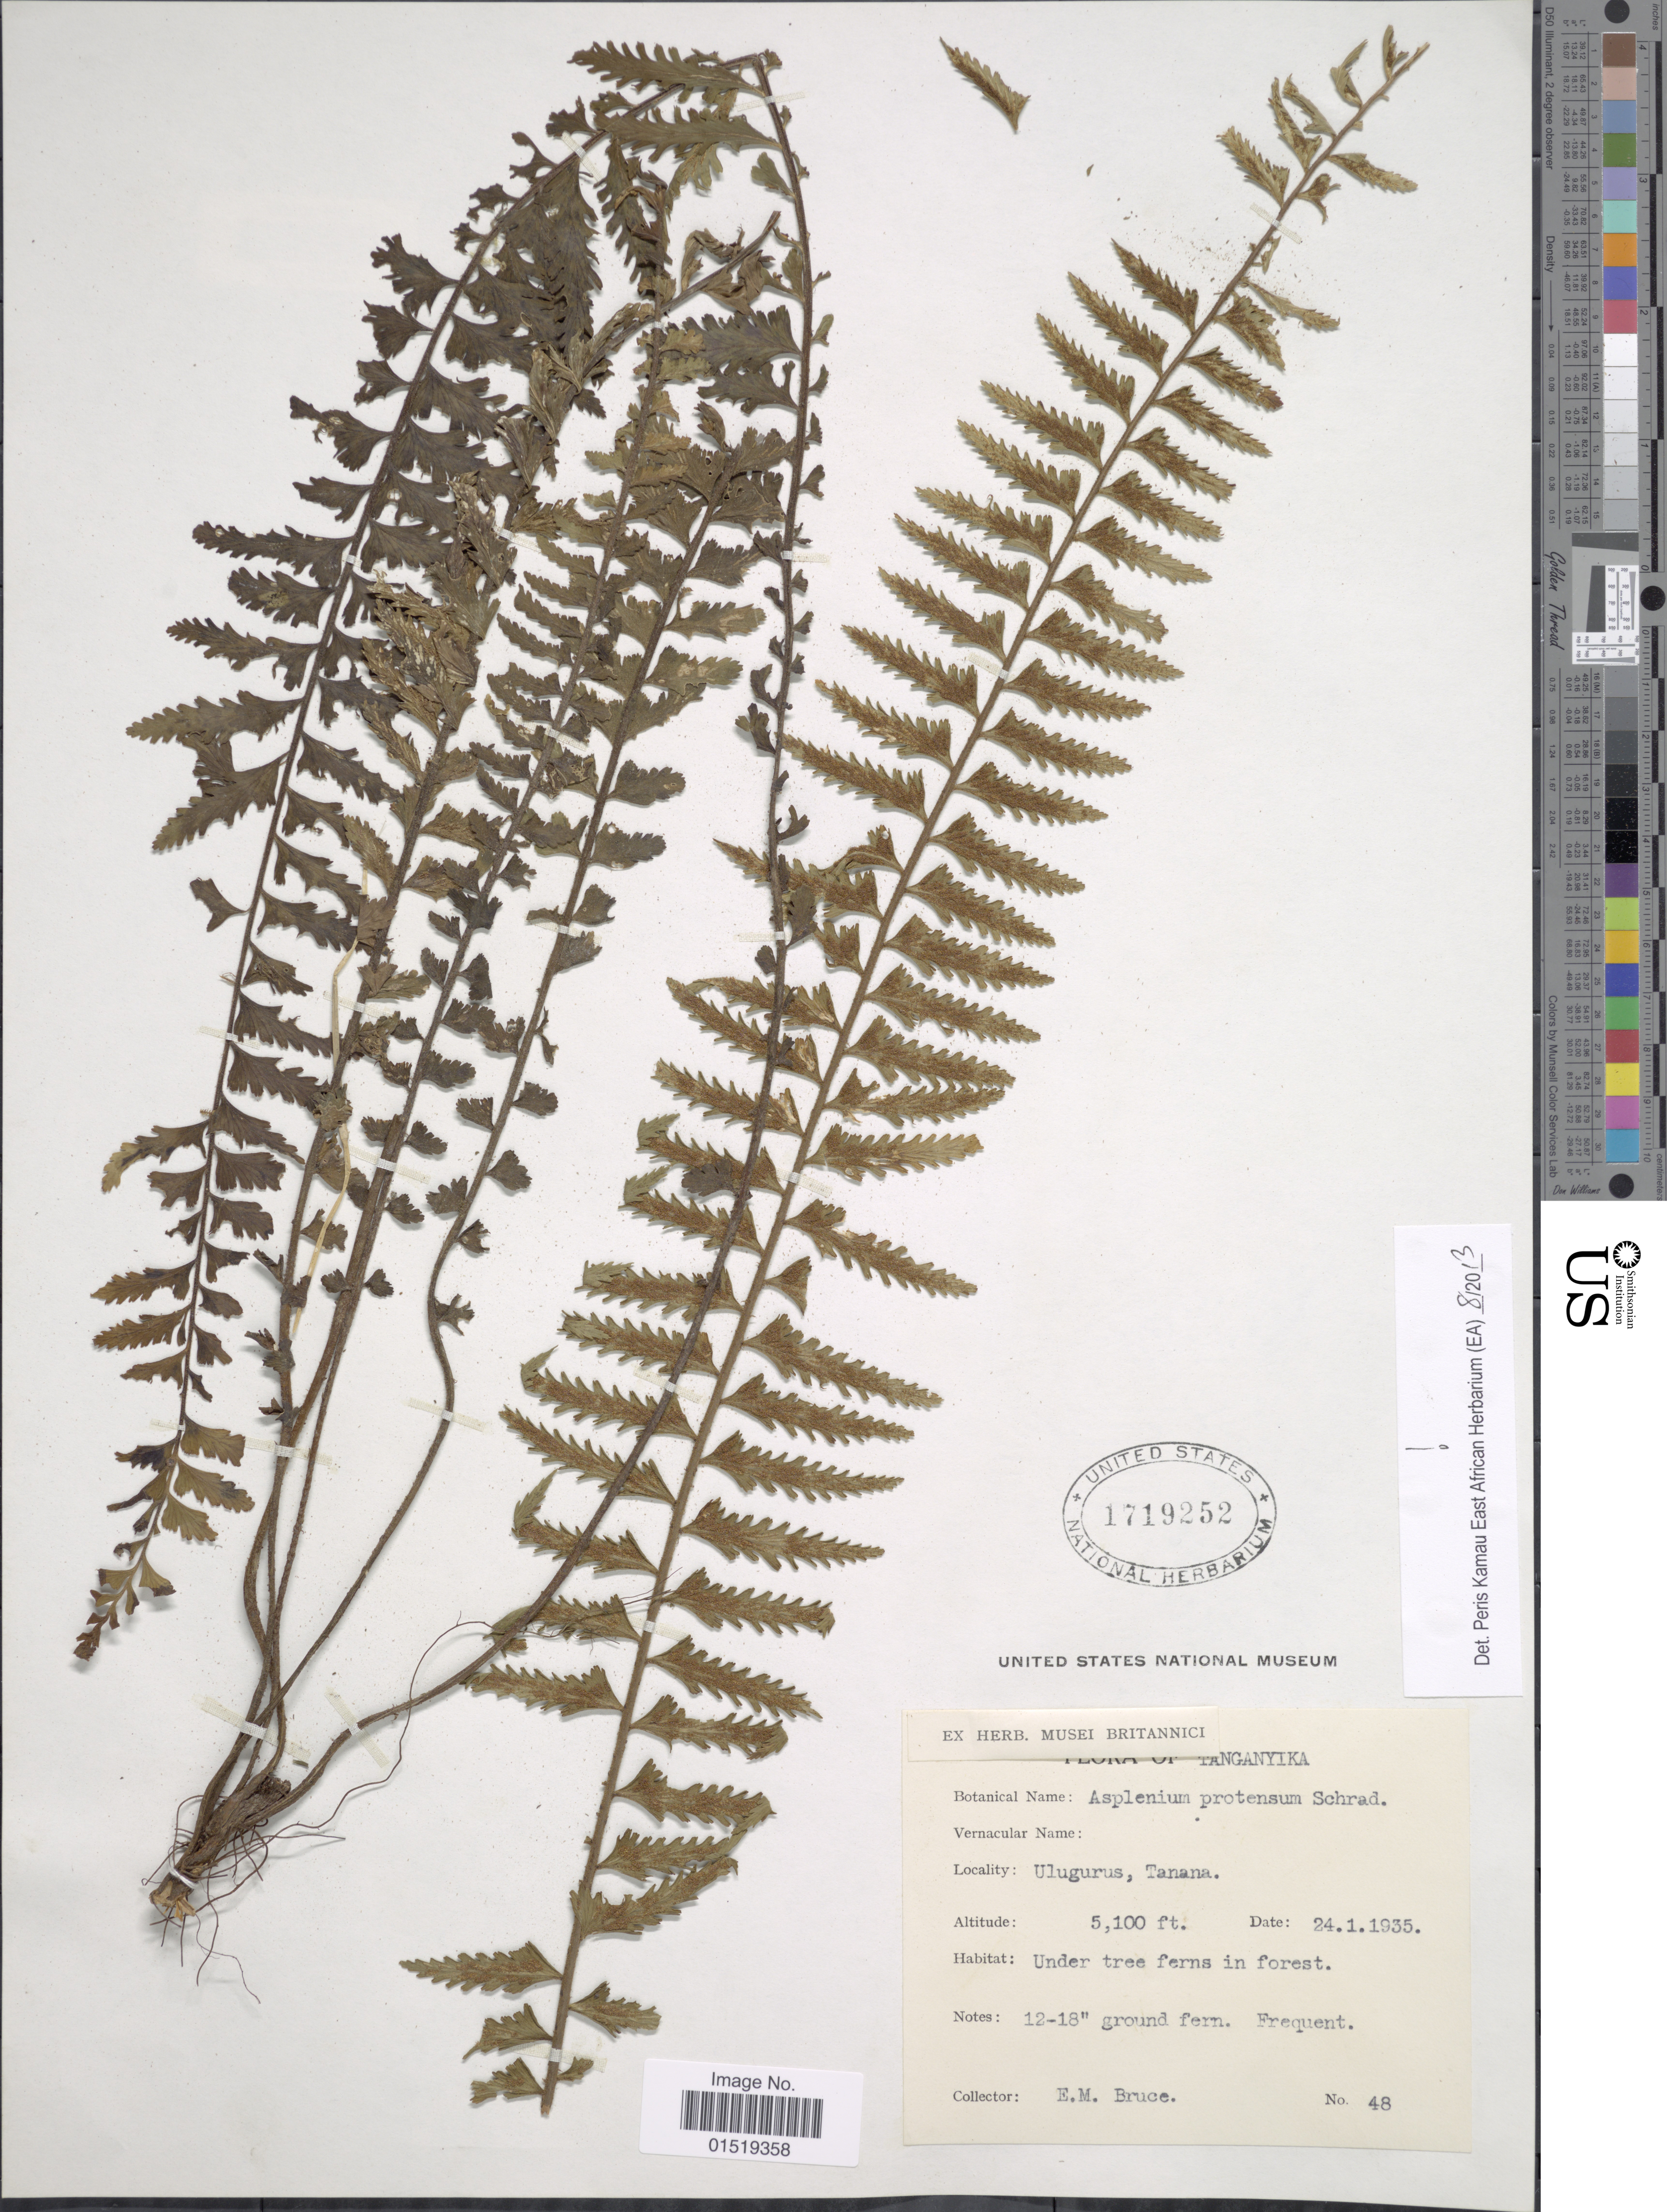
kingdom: Plantae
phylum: Tracheophyta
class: Polypodiopsida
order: Polypodiales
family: Aspleniaceae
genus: Asplenium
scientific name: Asplenium protensum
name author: Schrad.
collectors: E. Bruce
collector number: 48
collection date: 1935-01-24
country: Tanzania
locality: Tanganyika. Ulugurus, Tanana.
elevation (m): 1554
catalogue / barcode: US 1719252